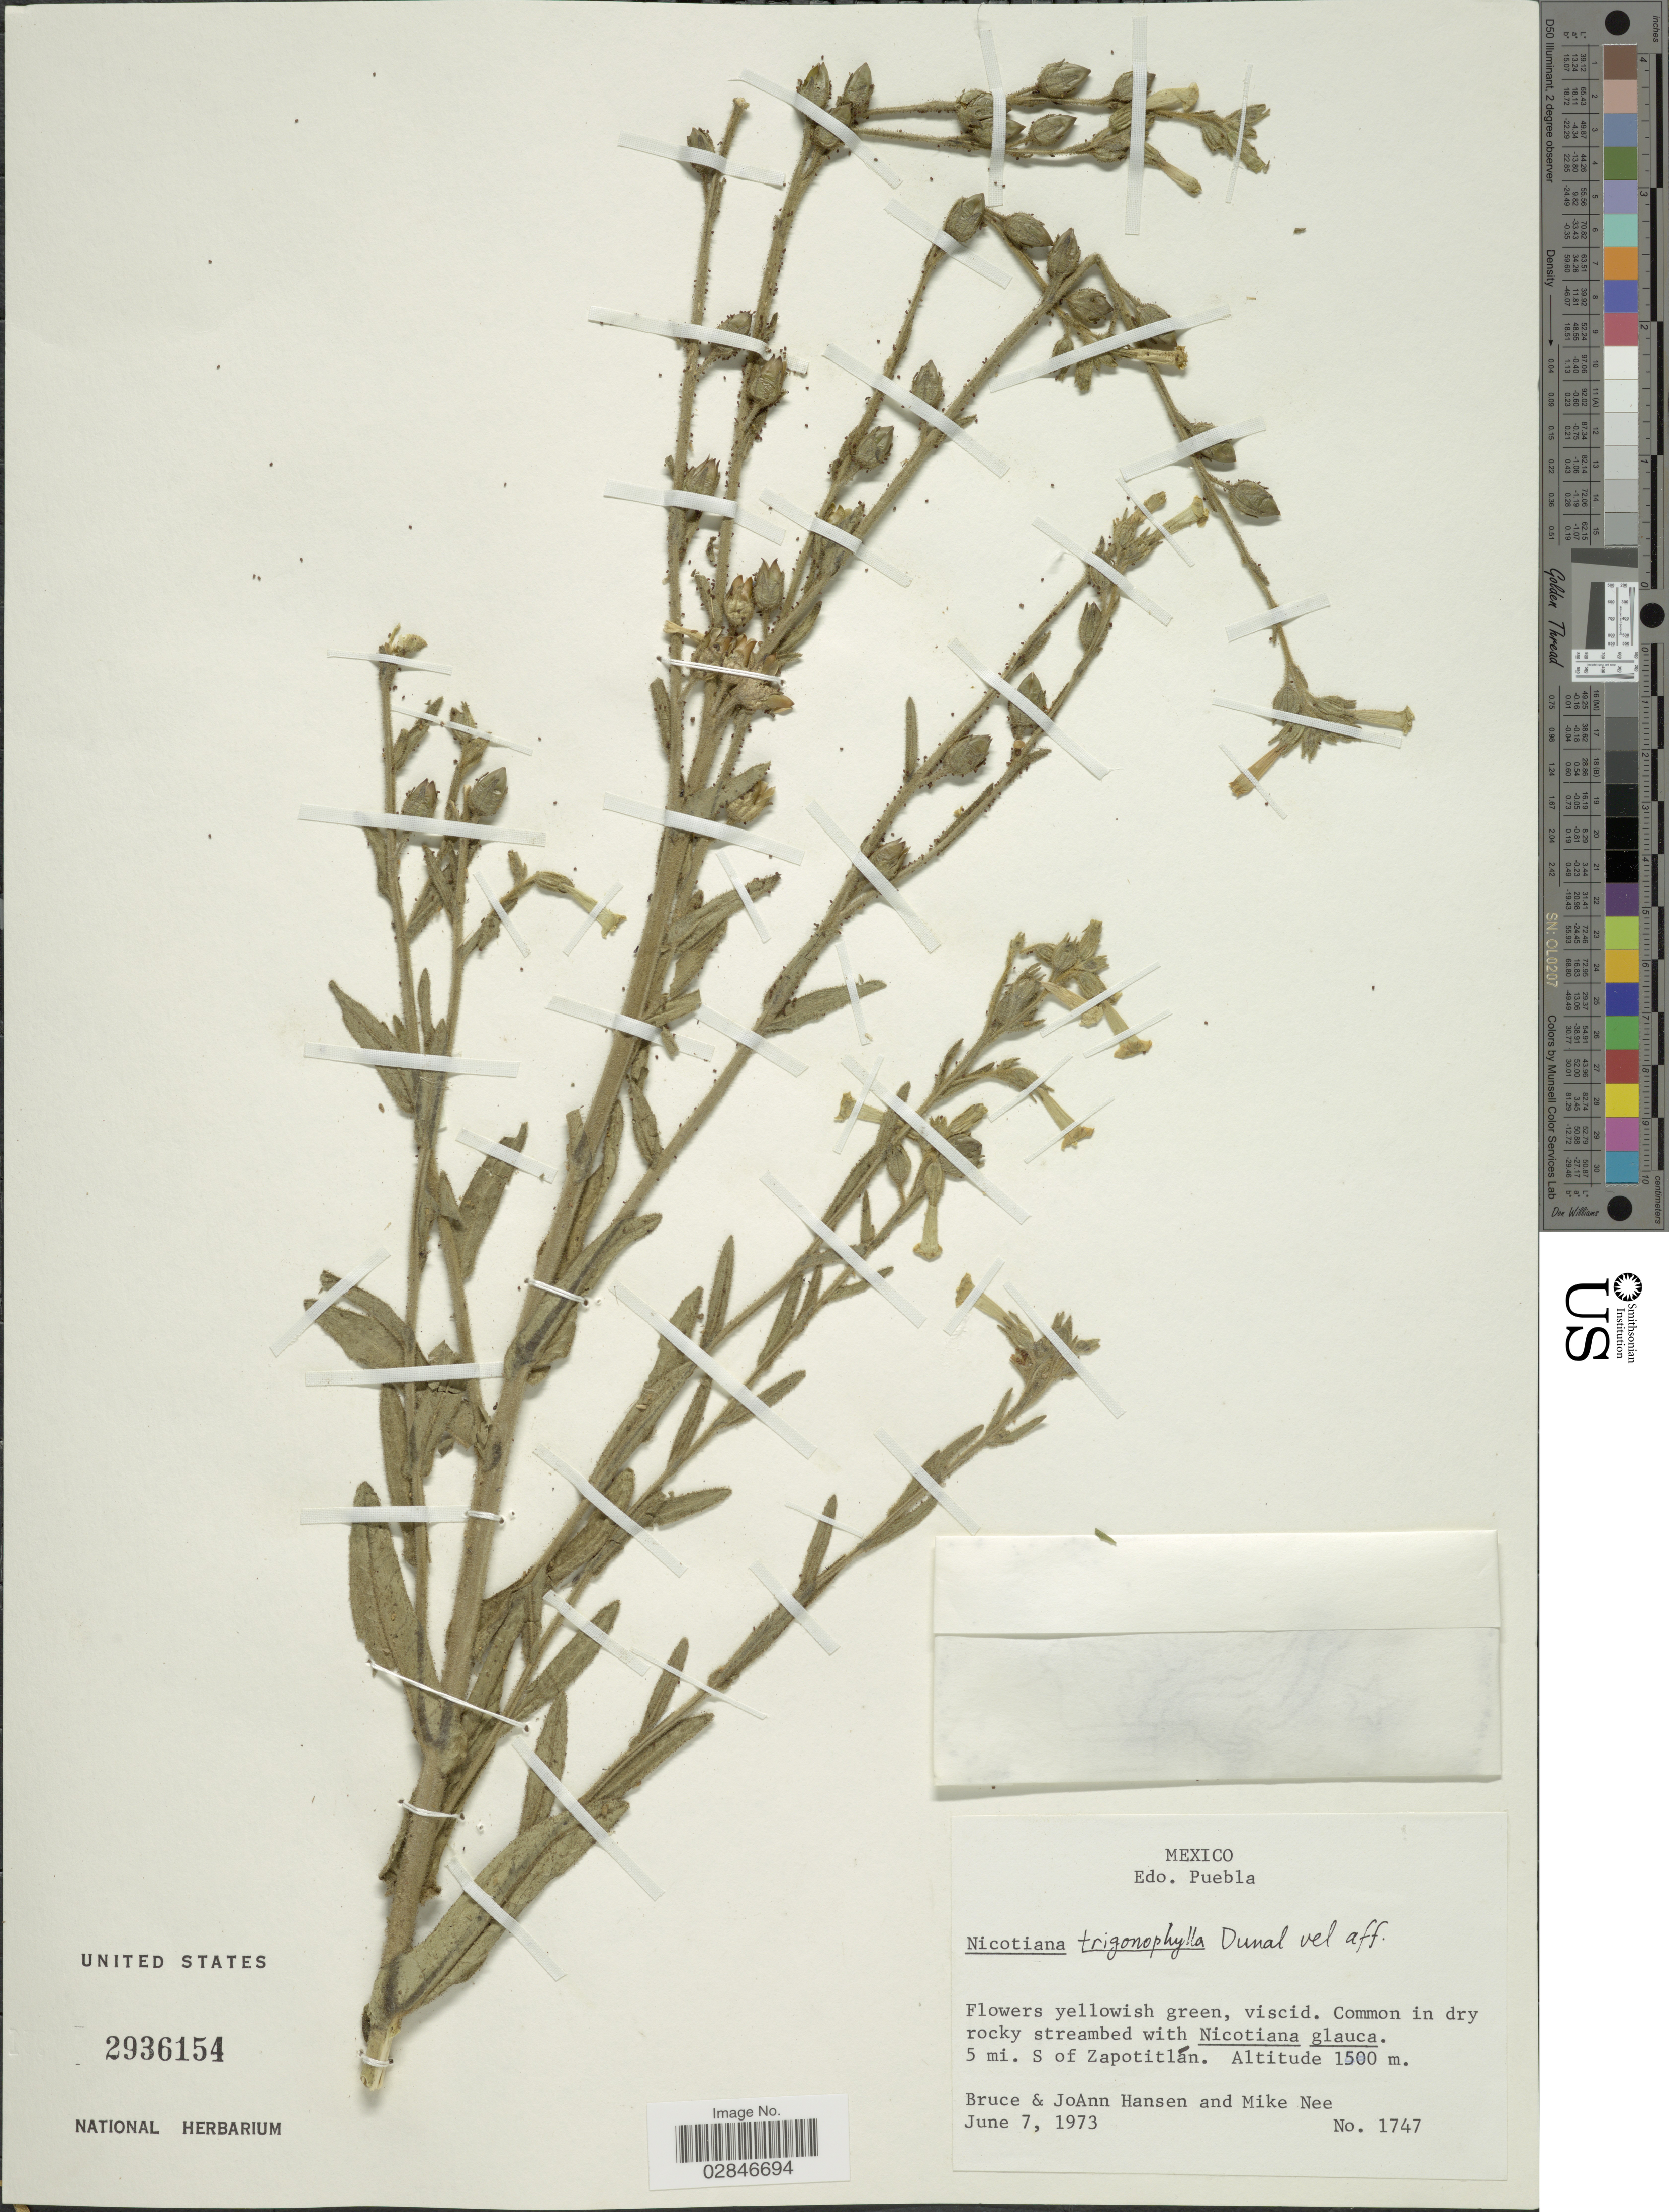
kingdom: Plantae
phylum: Tracheophyta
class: Magnoliopsida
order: Solanales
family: Solanaceae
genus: Nicotiana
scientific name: Nicotiana trigonophylla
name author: Dunal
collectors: B. Hansen, J. Hansen & M. Nee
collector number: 1747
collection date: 1973-06-07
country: Mexico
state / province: Puebla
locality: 5 mi. S of Zapotitlán.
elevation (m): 1500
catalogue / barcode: US 2936154